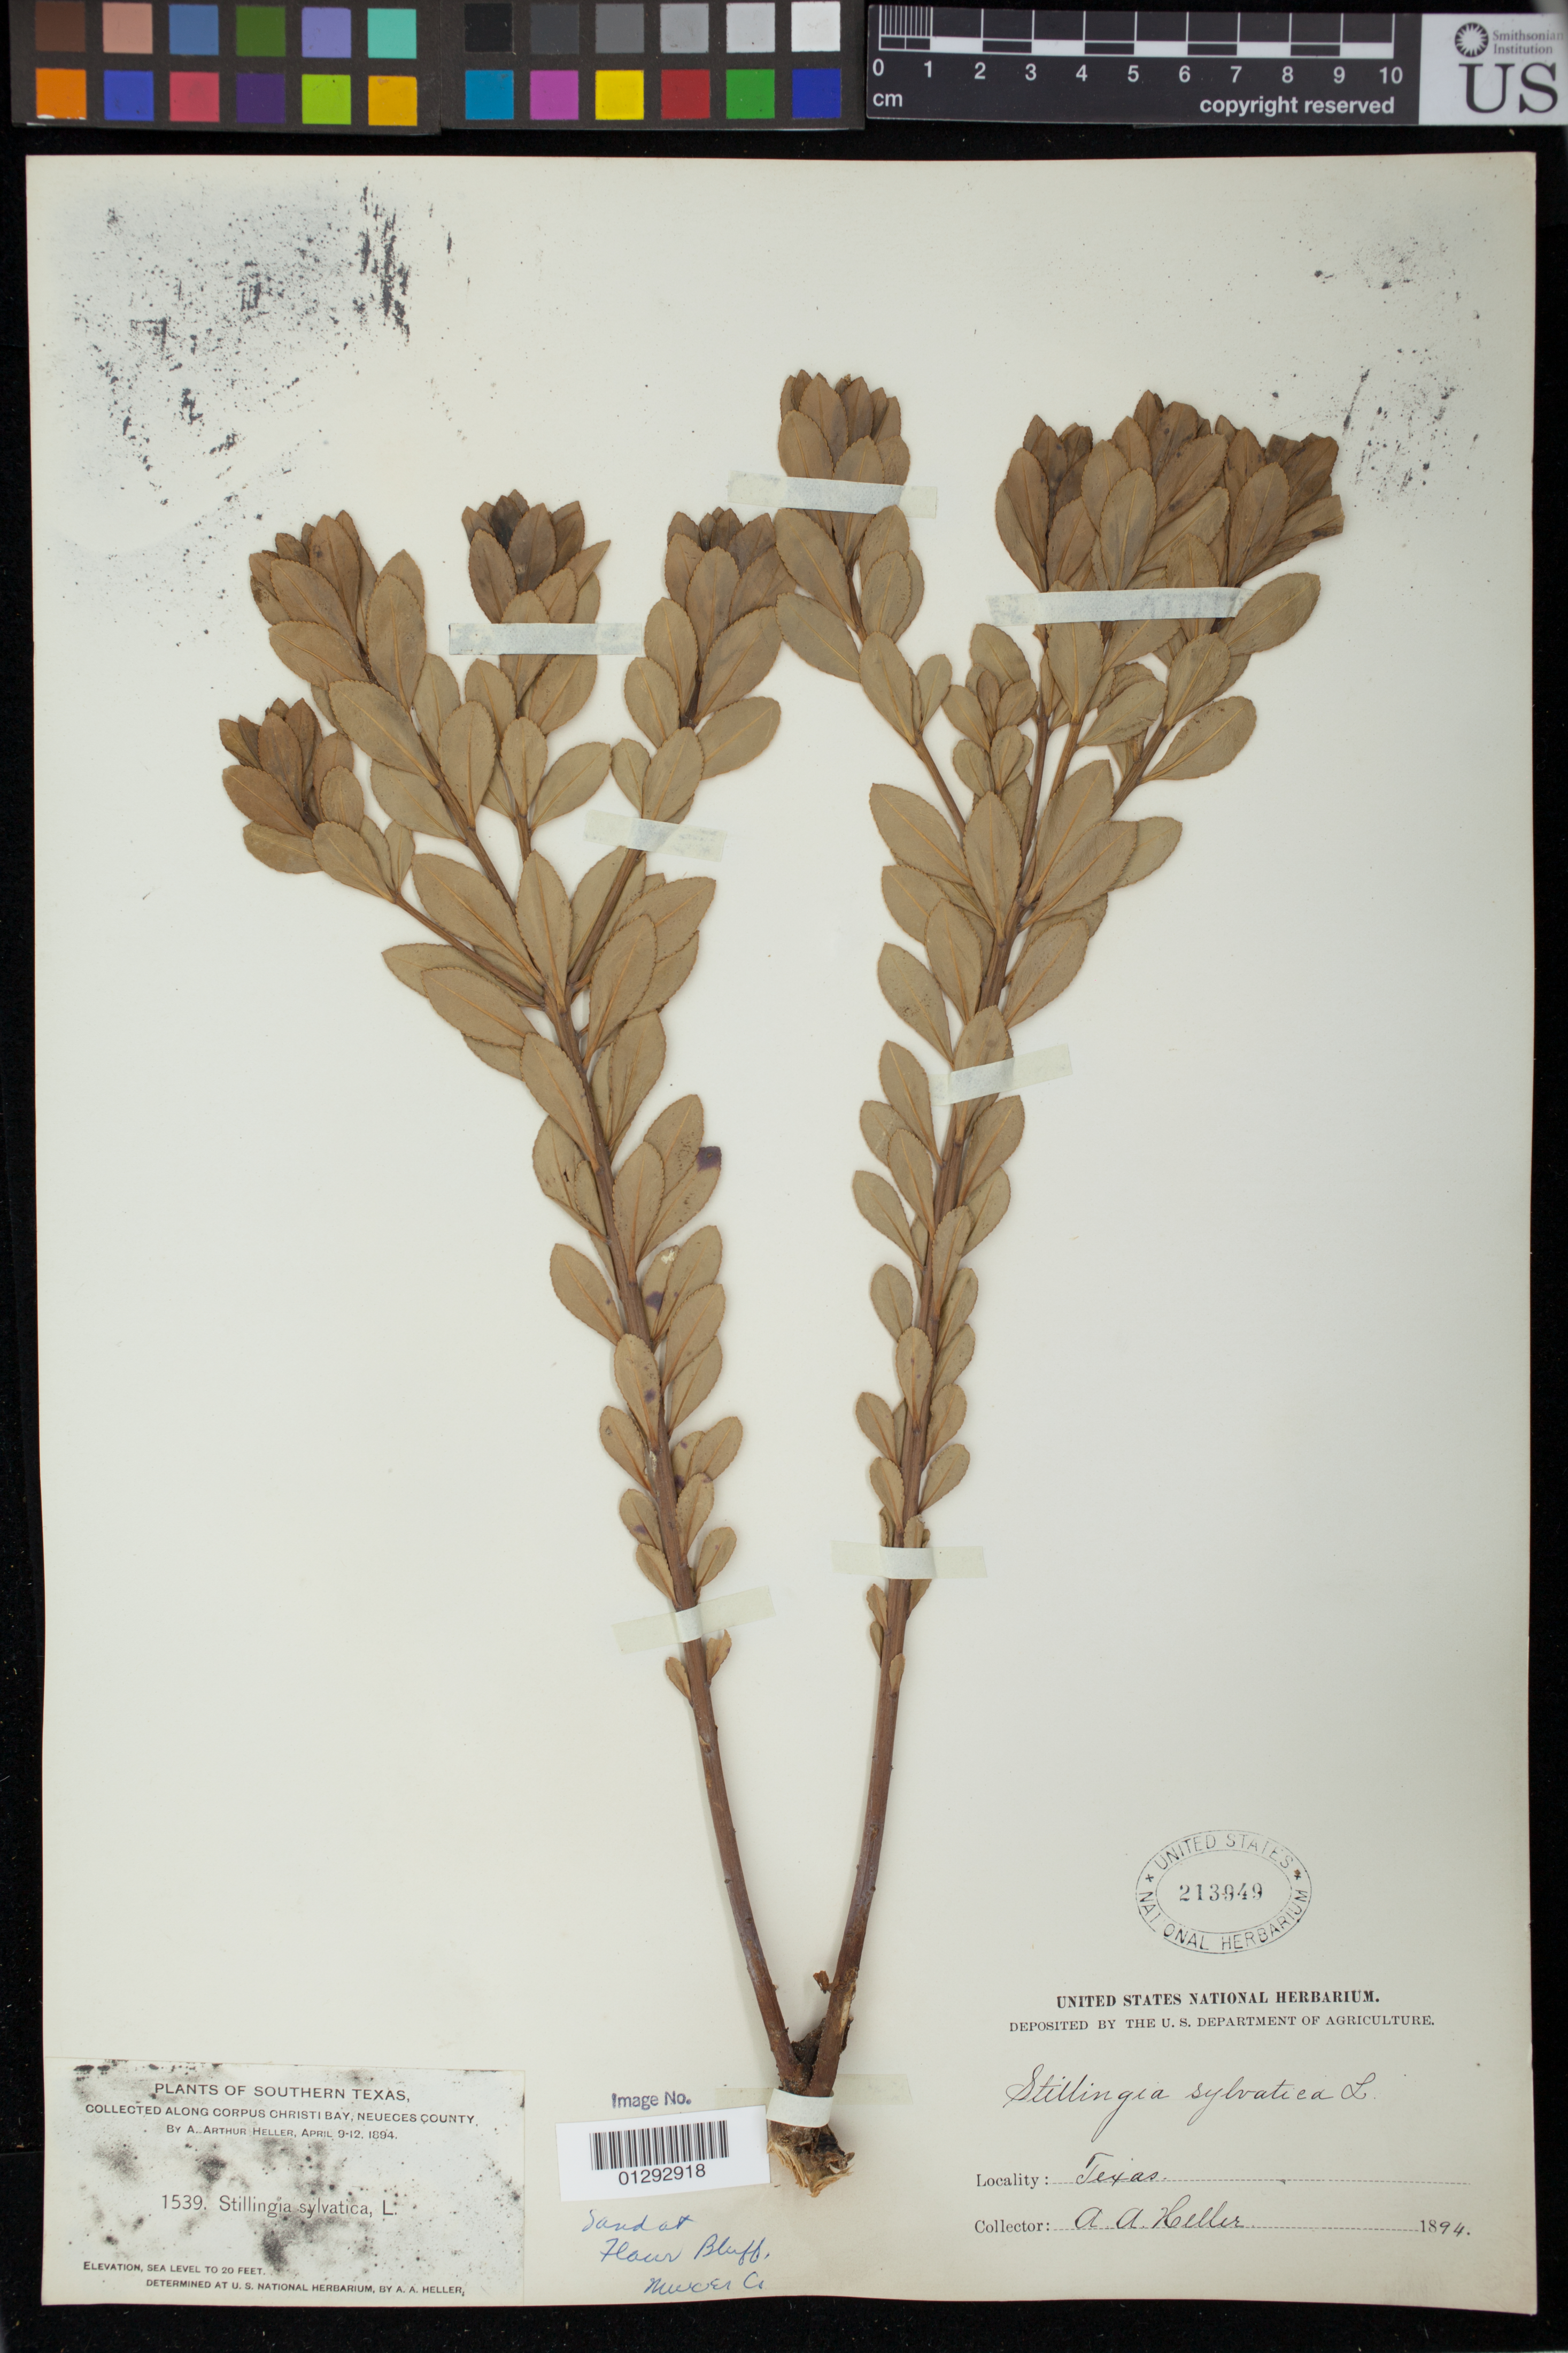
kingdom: Plantae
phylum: Tracheophyta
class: Magnoliopsida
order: Malpighiales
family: Euphorbiaceae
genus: Stillingia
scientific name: Stillingia sylvatica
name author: L.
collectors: A. A. Heller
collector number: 1539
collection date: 1894-04-09/1894-04-12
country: United States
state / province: Texas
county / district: Neueces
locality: Along Corpus Christi Bay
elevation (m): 0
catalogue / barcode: US 213949